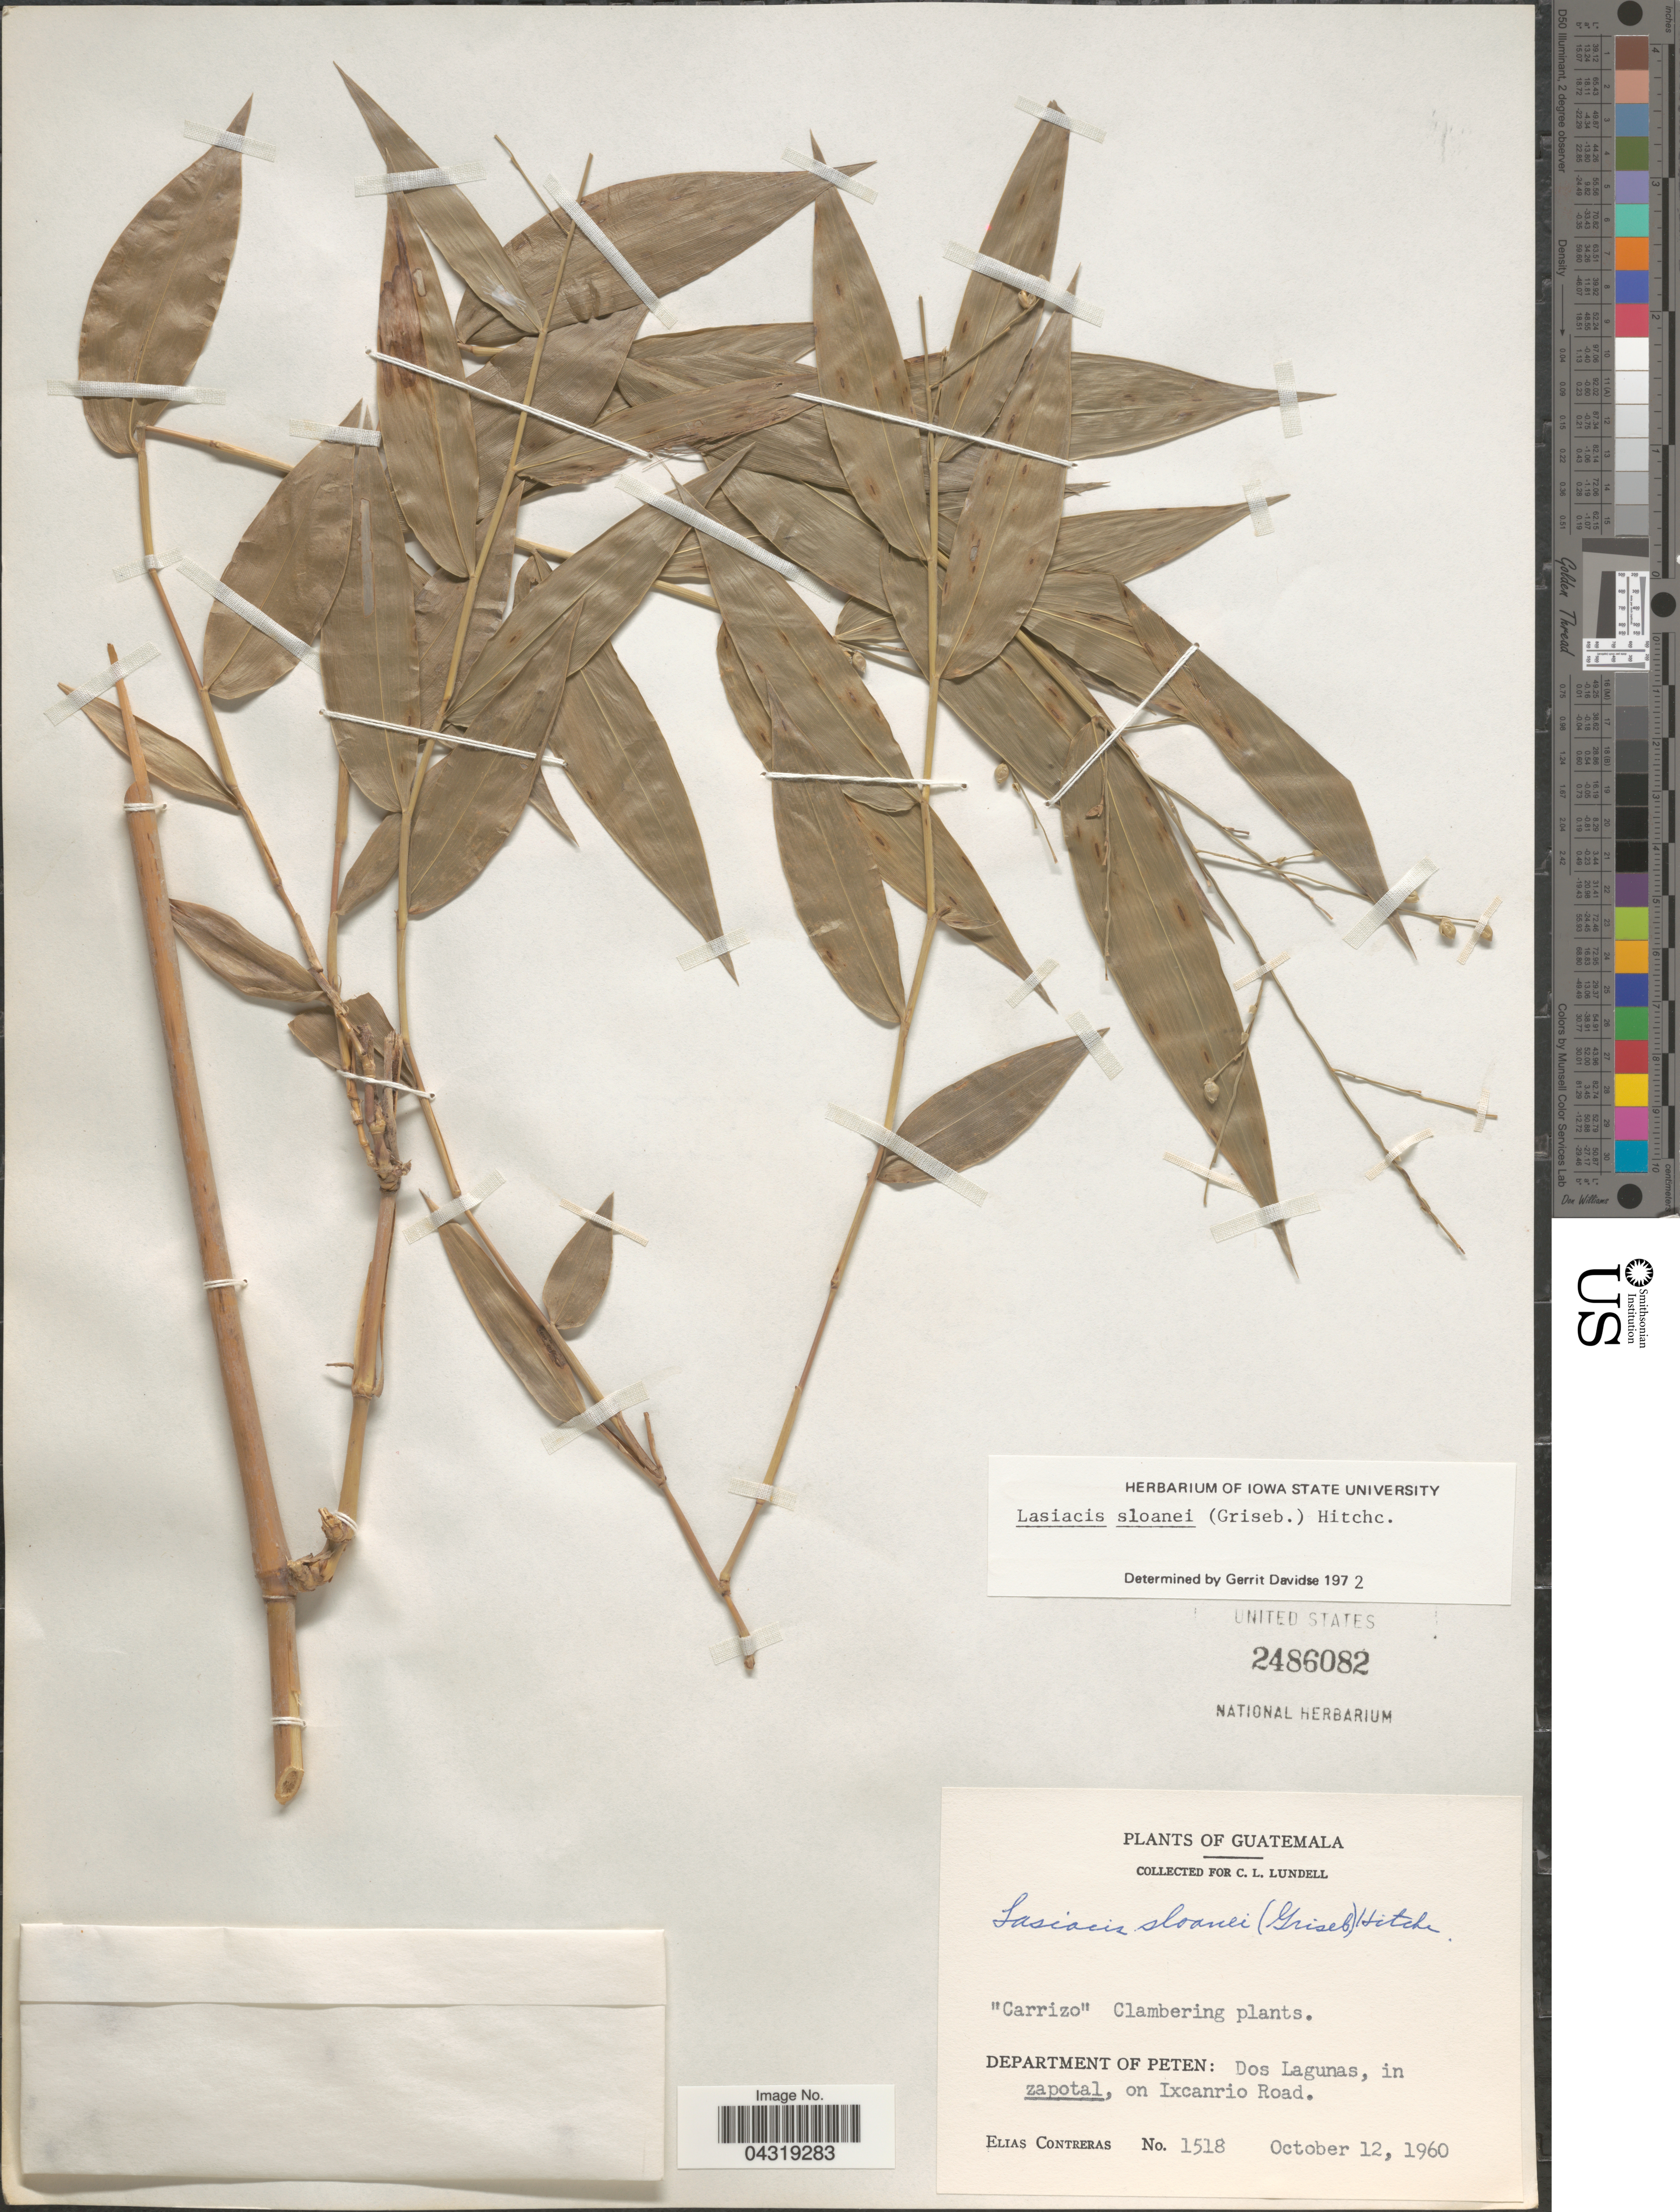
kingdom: Plantae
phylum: Tracheophyta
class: Liliopsida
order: Poales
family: Poaceae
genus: Lasiacis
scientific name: Lasiacis sloanei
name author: (Griseb.) Hitchc.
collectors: E. Contreras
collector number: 1518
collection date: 1960-10-12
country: Guatemala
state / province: El Peten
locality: Department of Peten: Dos Lagunas, in zapotal, on Ixcanrio Road.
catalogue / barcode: US 2486082